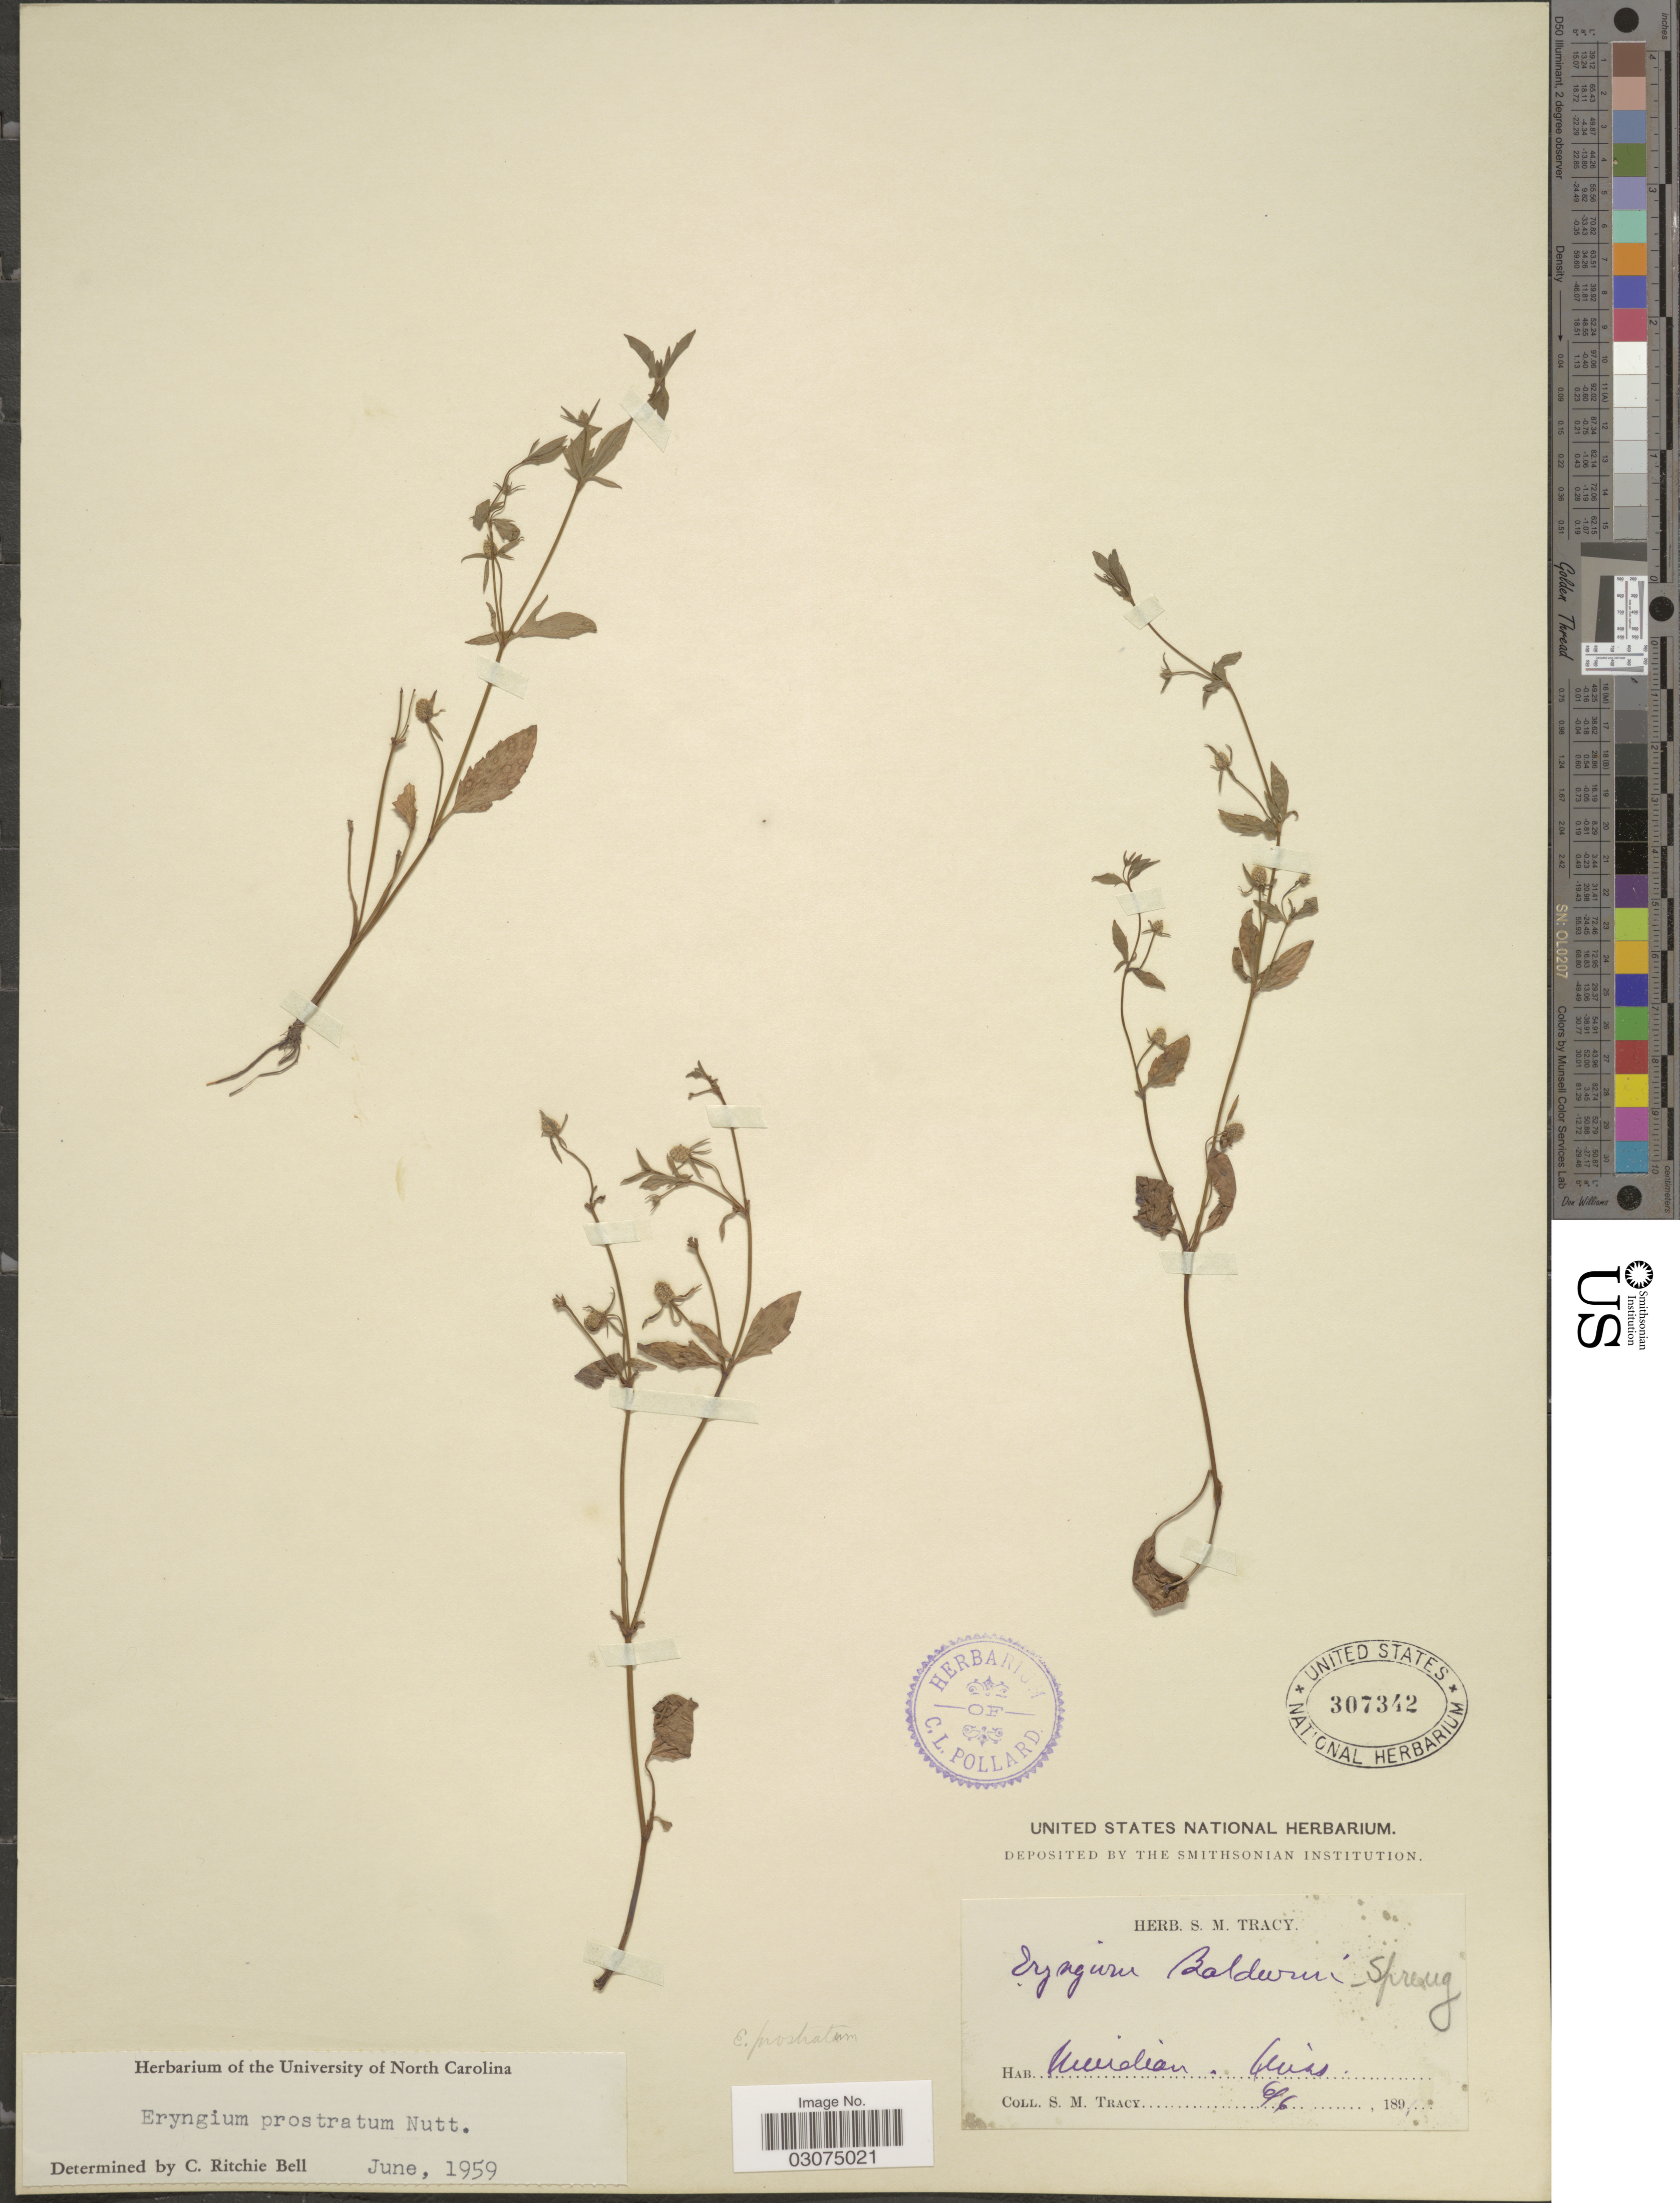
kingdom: Plantae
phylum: Tracheophyta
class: Magnoliopsida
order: Apiales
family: Apiaceae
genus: Eryngium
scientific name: Eryngium prostratum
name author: Nutt. ex DC.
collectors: S. M. Tracy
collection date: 1891-06-06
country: United States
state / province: Mississippi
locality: Meridian.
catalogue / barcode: US 307342